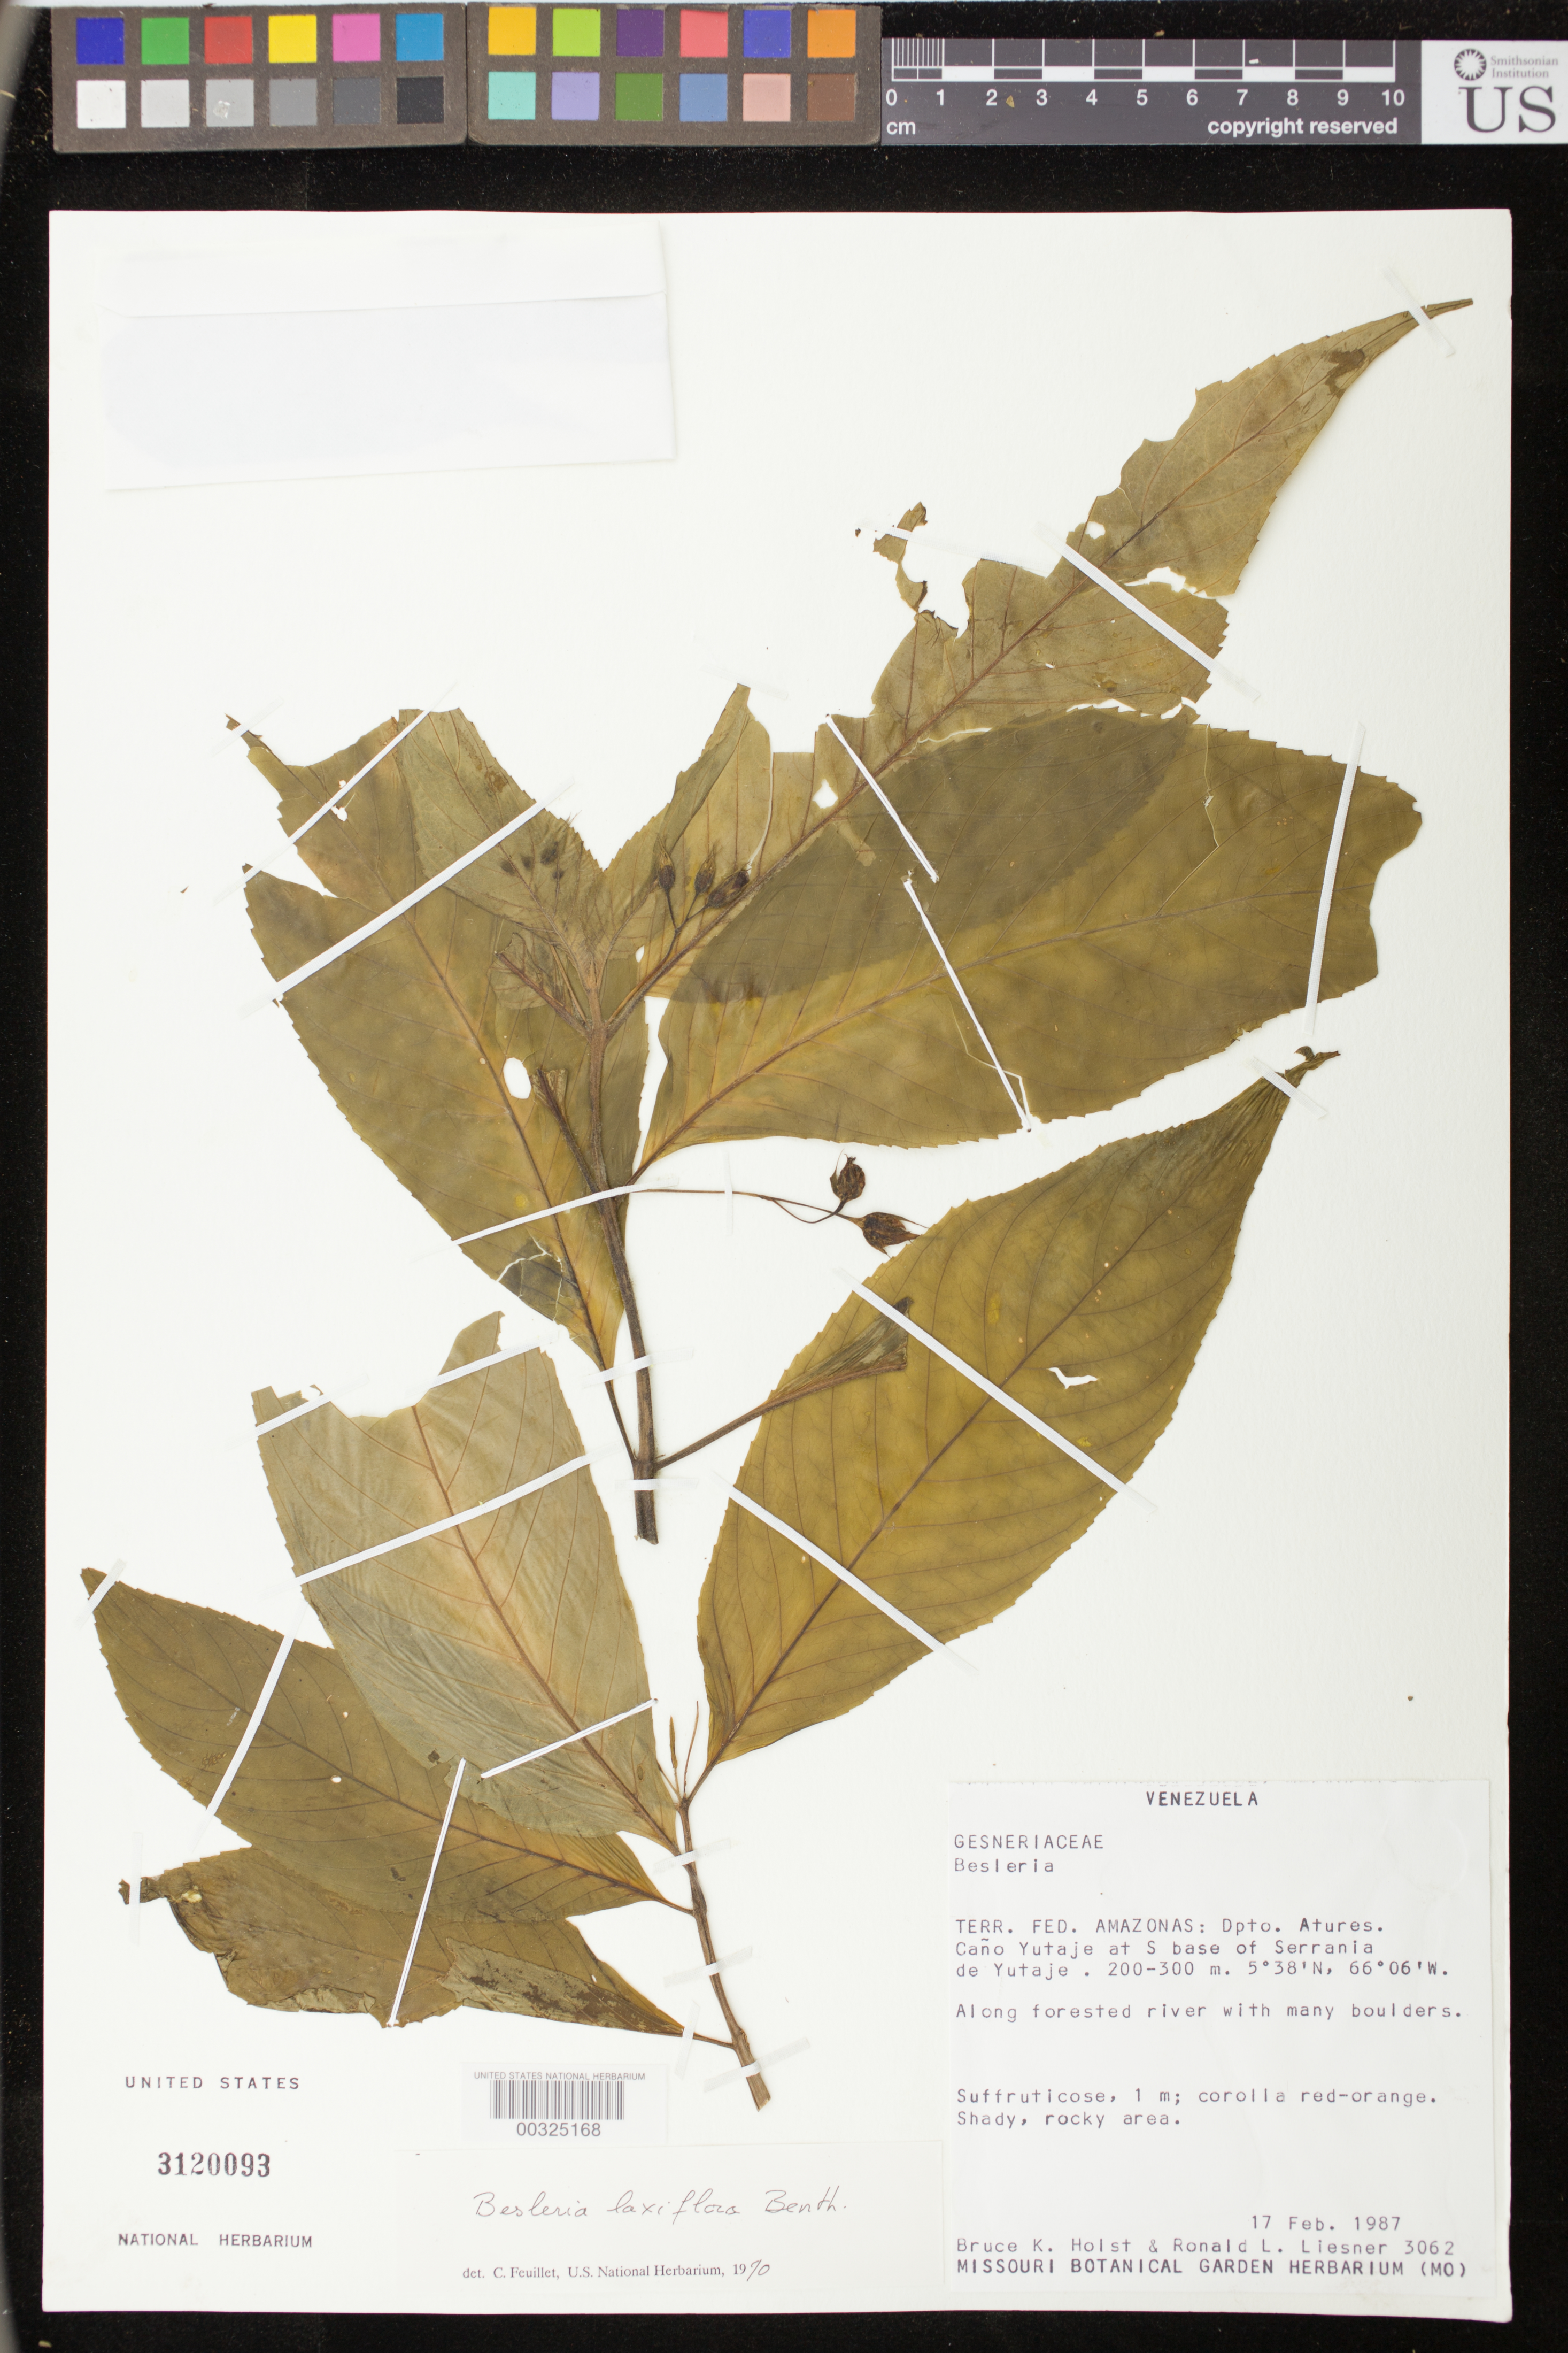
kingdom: Plantae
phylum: Tracheophyta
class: Magnoliopsida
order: Lamiales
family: Gesneriaceae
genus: Besleria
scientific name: Besleria laxiflora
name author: Benth.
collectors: B. Holst & R. L. Liesner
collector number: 3062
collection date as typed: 17 Feb 1987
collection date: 1987-02-17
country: Venezuela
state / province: Amazonas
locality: Atures Dept., Cano Yutaje at S base of Serrania de Yutaje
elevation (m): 200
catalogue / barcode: US 3120093